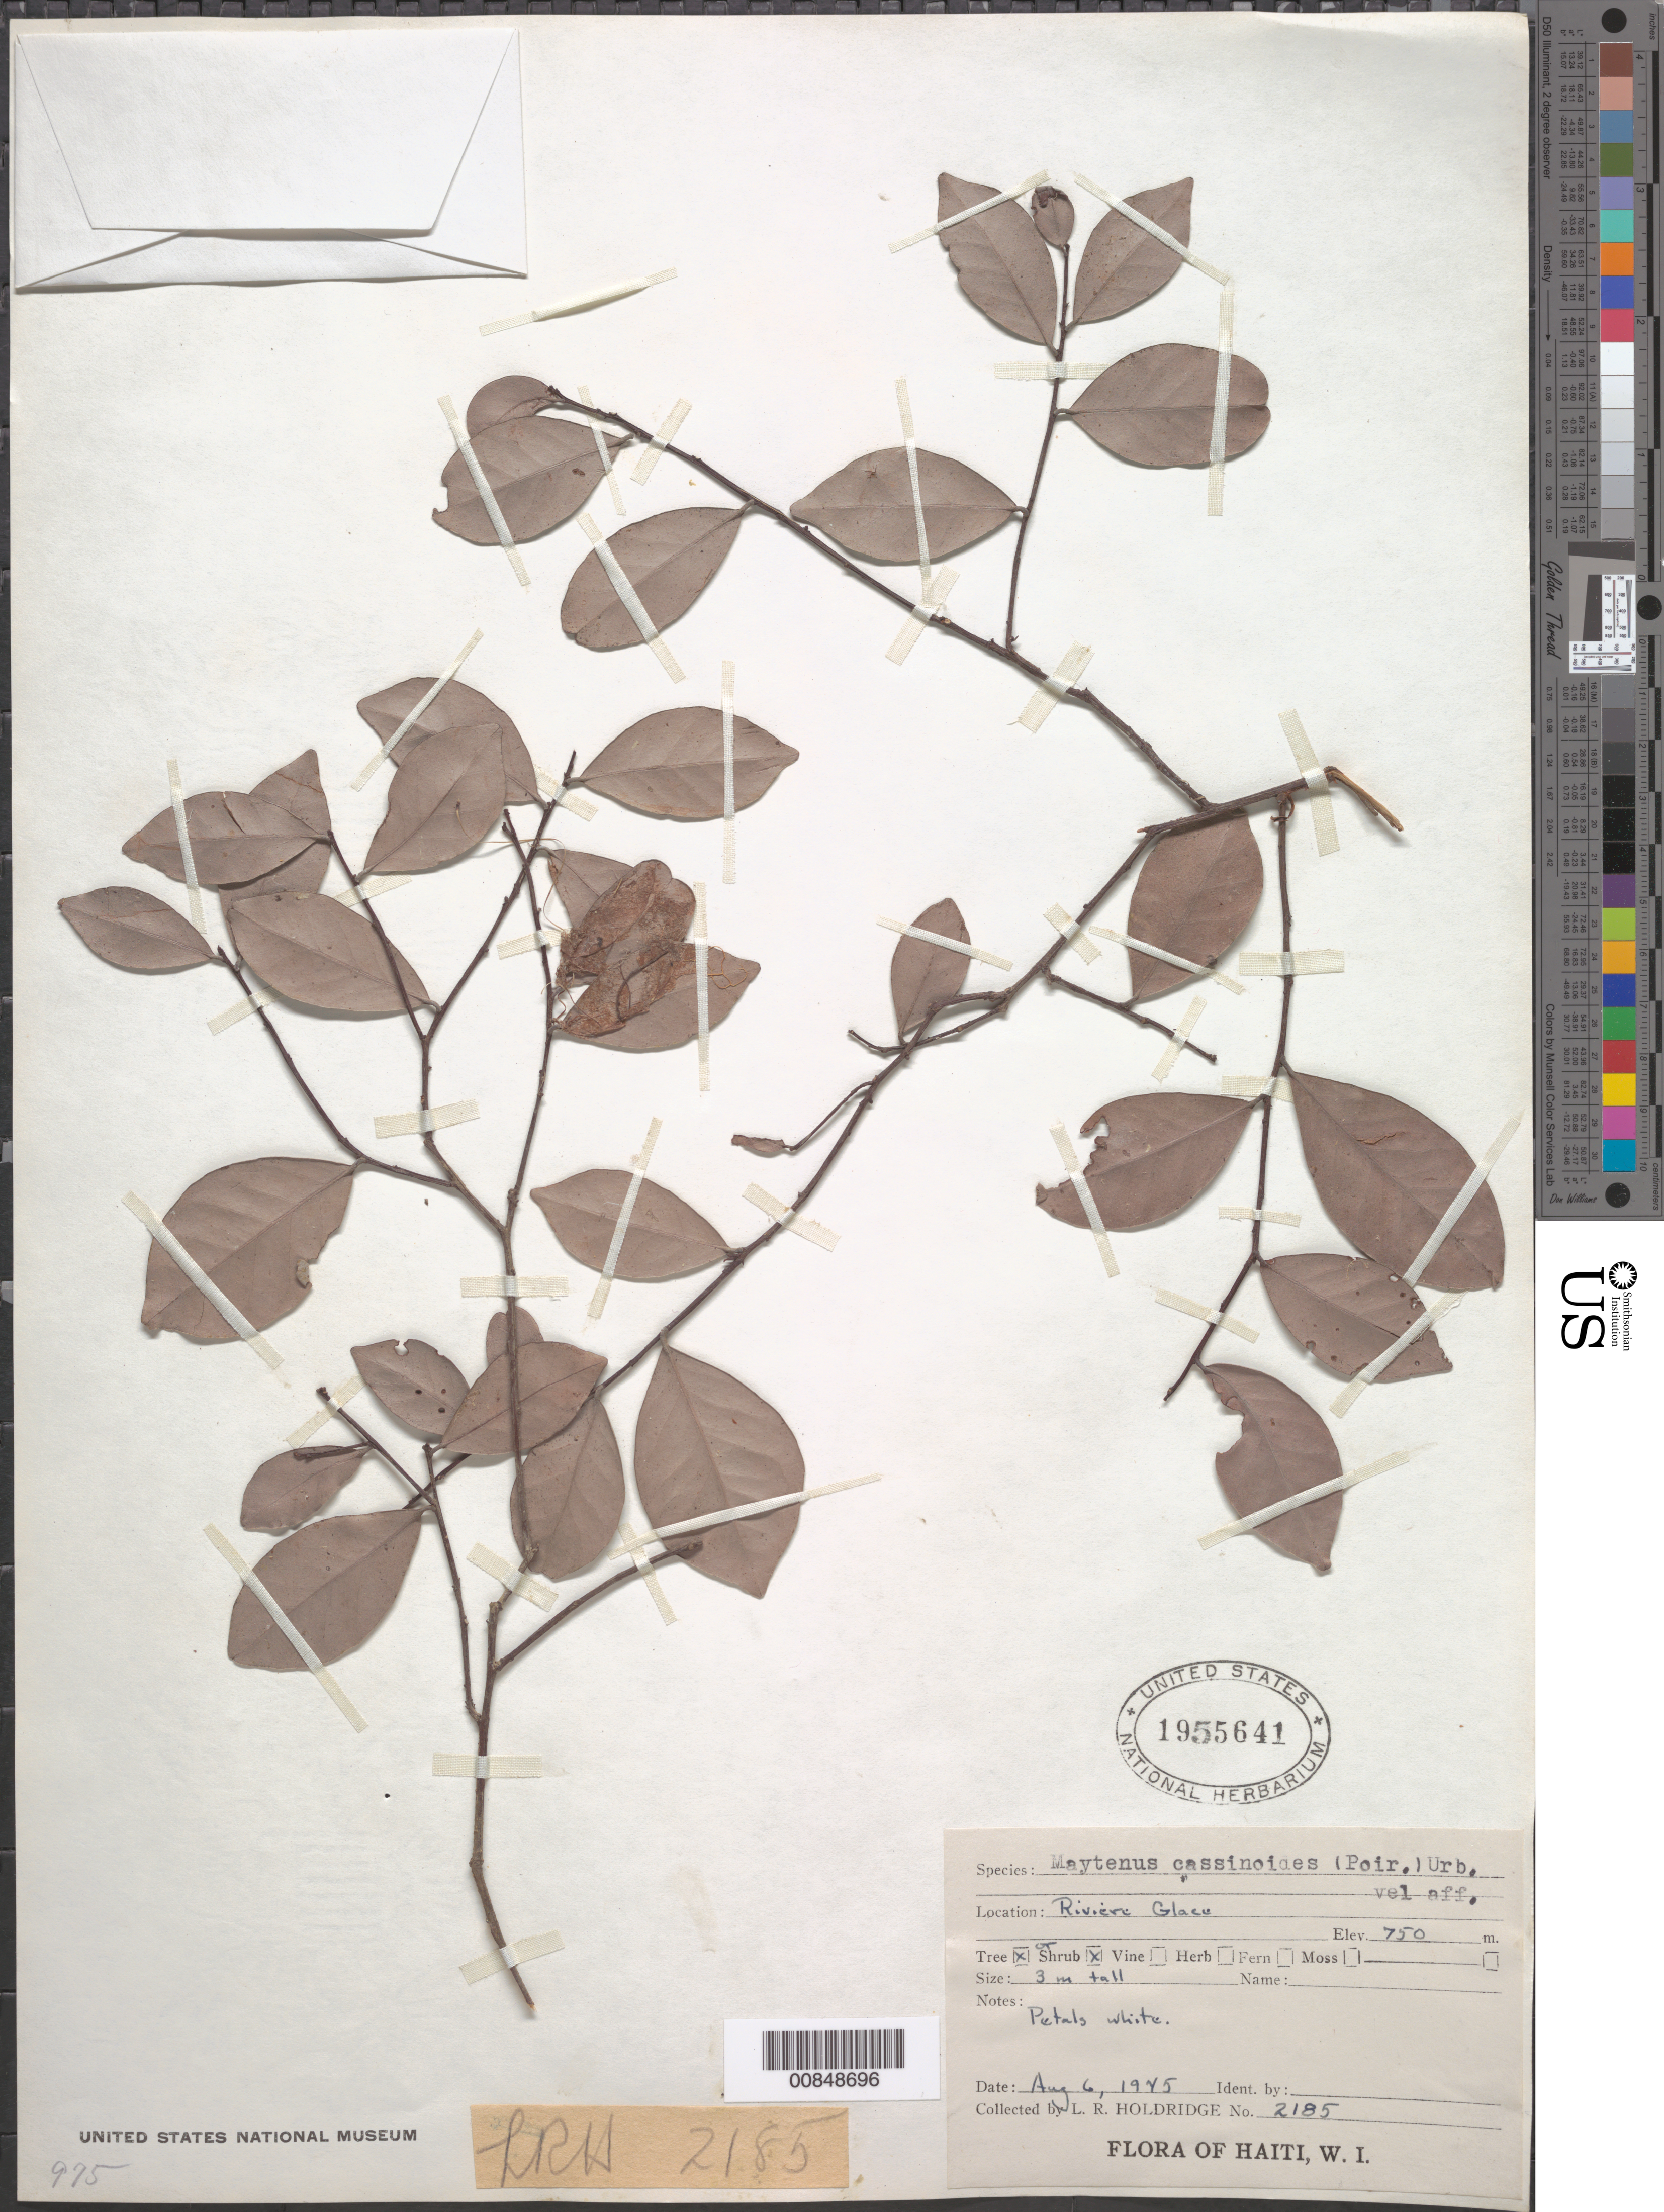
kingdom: Plantae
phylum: Tracheophyta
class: Magnoliopsida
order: Celastrales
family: Celastraceae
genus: Maytenus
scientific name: Maytenus cassinoides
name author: Urb.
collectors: L. Holdridge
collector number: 2185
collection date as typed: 06 Aug 1945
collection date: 1945-08-06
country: Haiti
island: Hispaniola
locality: Riviere Glace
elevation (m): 750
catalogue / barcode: US 1955641